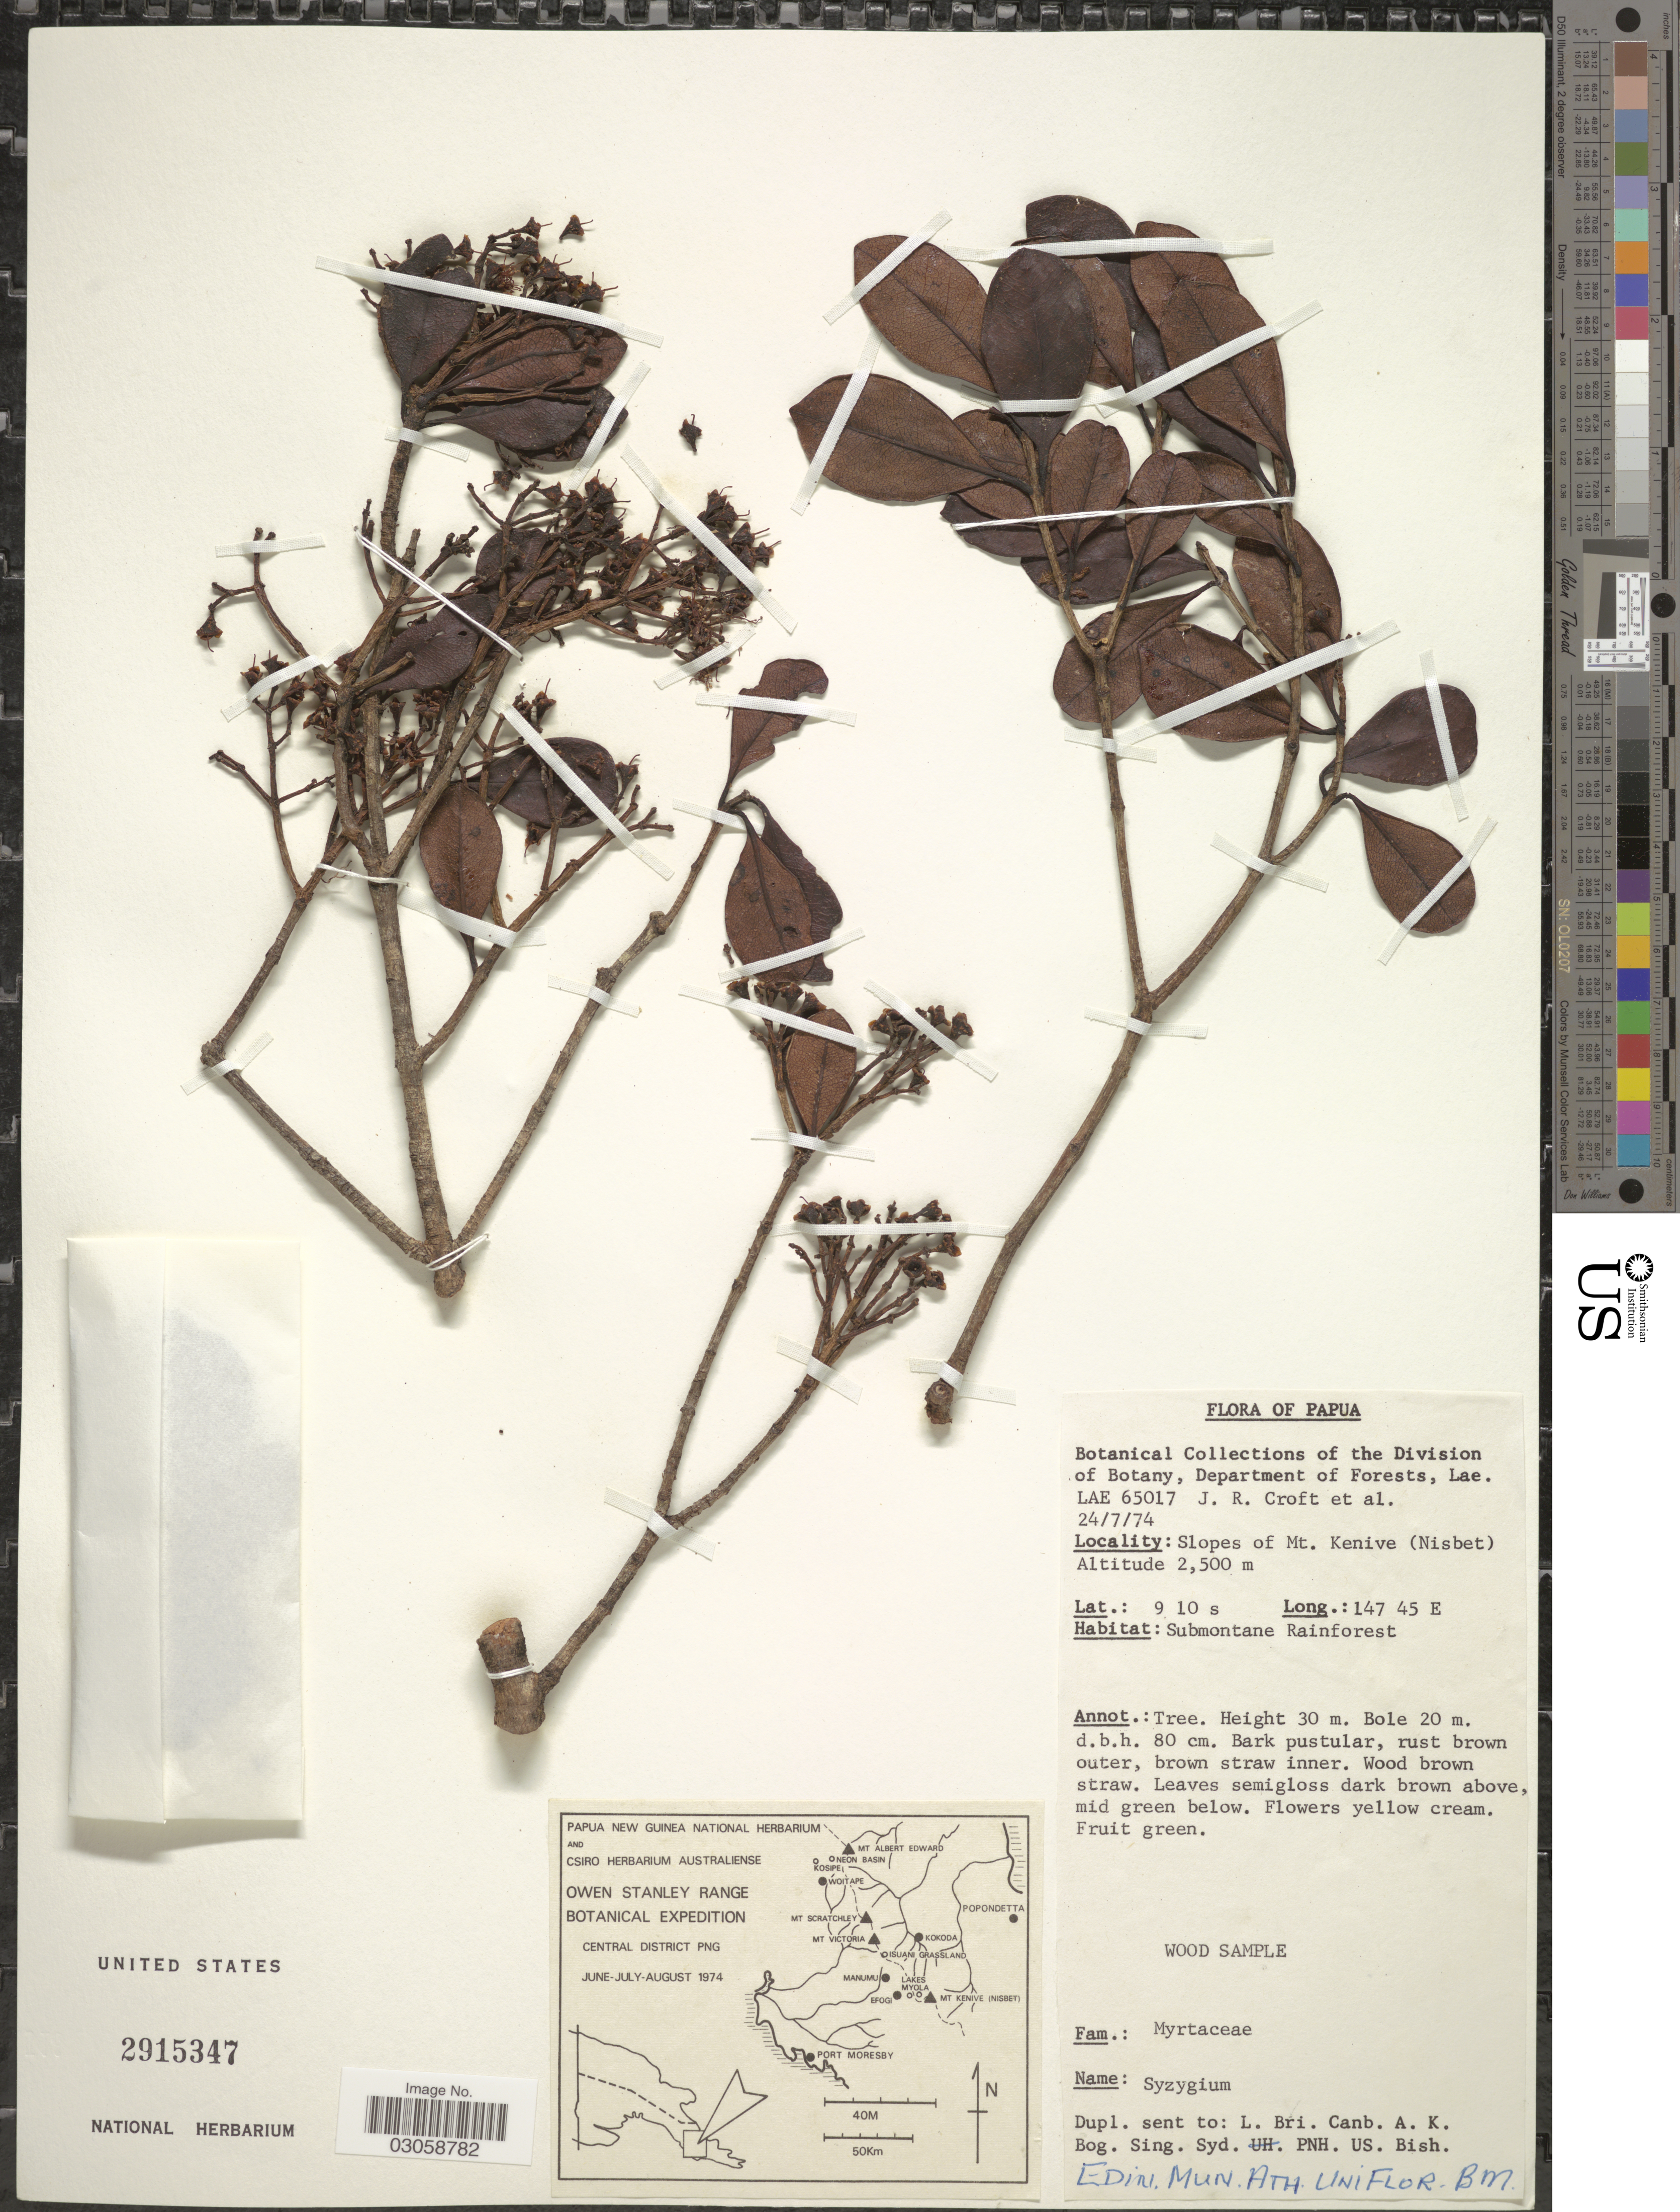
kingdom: Plantae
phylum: Tracheophyta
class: Magnoliopsida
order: Myrtales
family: Myrtaceae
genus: Syzygium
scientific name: Syzygium sp.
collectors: J. R. Croft & et al.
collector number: LAE 65017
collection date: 1974-07-24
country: Papua New Guinea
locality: Papua, Slopes of Mt. Kenive (Nisbet).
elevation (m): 2500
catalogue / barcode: US 2915347